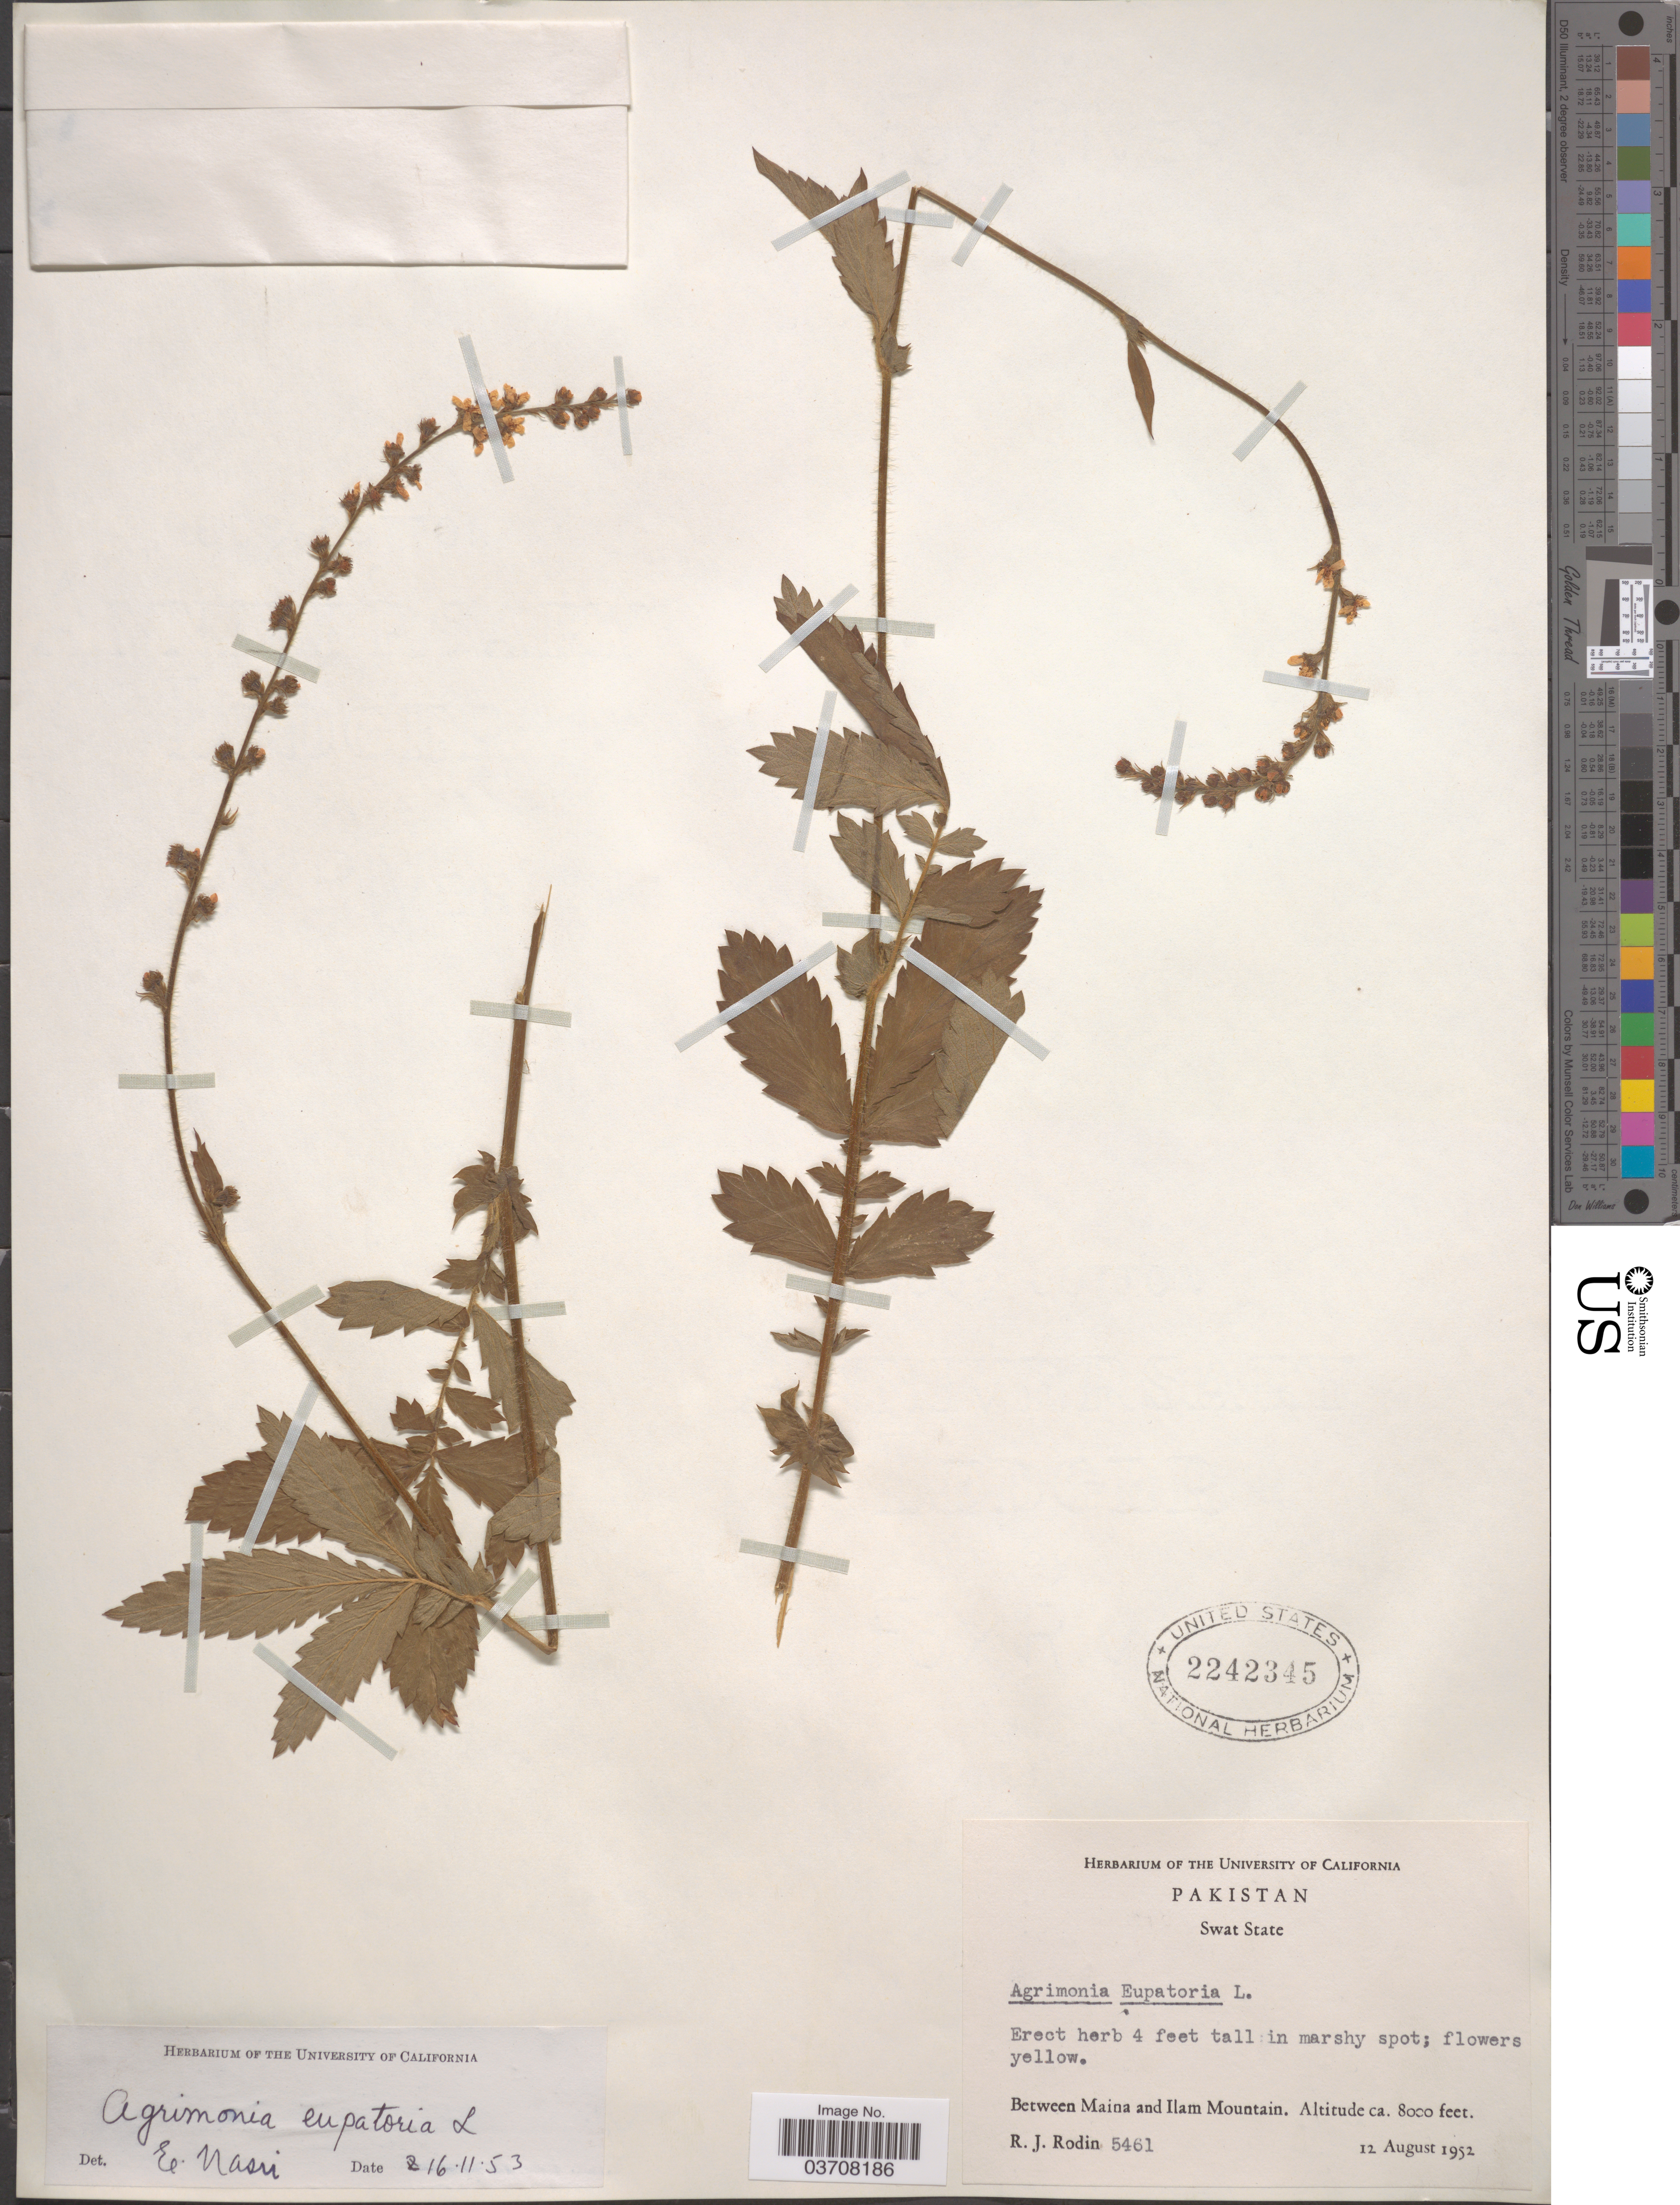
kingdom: Plantae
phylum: Tracheophyta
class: Magnoliopsida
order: Rosales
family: Rosaceae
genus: Agrimonia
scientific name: Agrimonia eupatoria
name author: L.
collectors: R. J. Rodin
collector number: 5461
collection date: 1952-08-12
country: Pakistan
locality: Swat State. Between Maina and Ilam Mountain.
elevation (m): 2438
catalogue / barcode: US 2242345